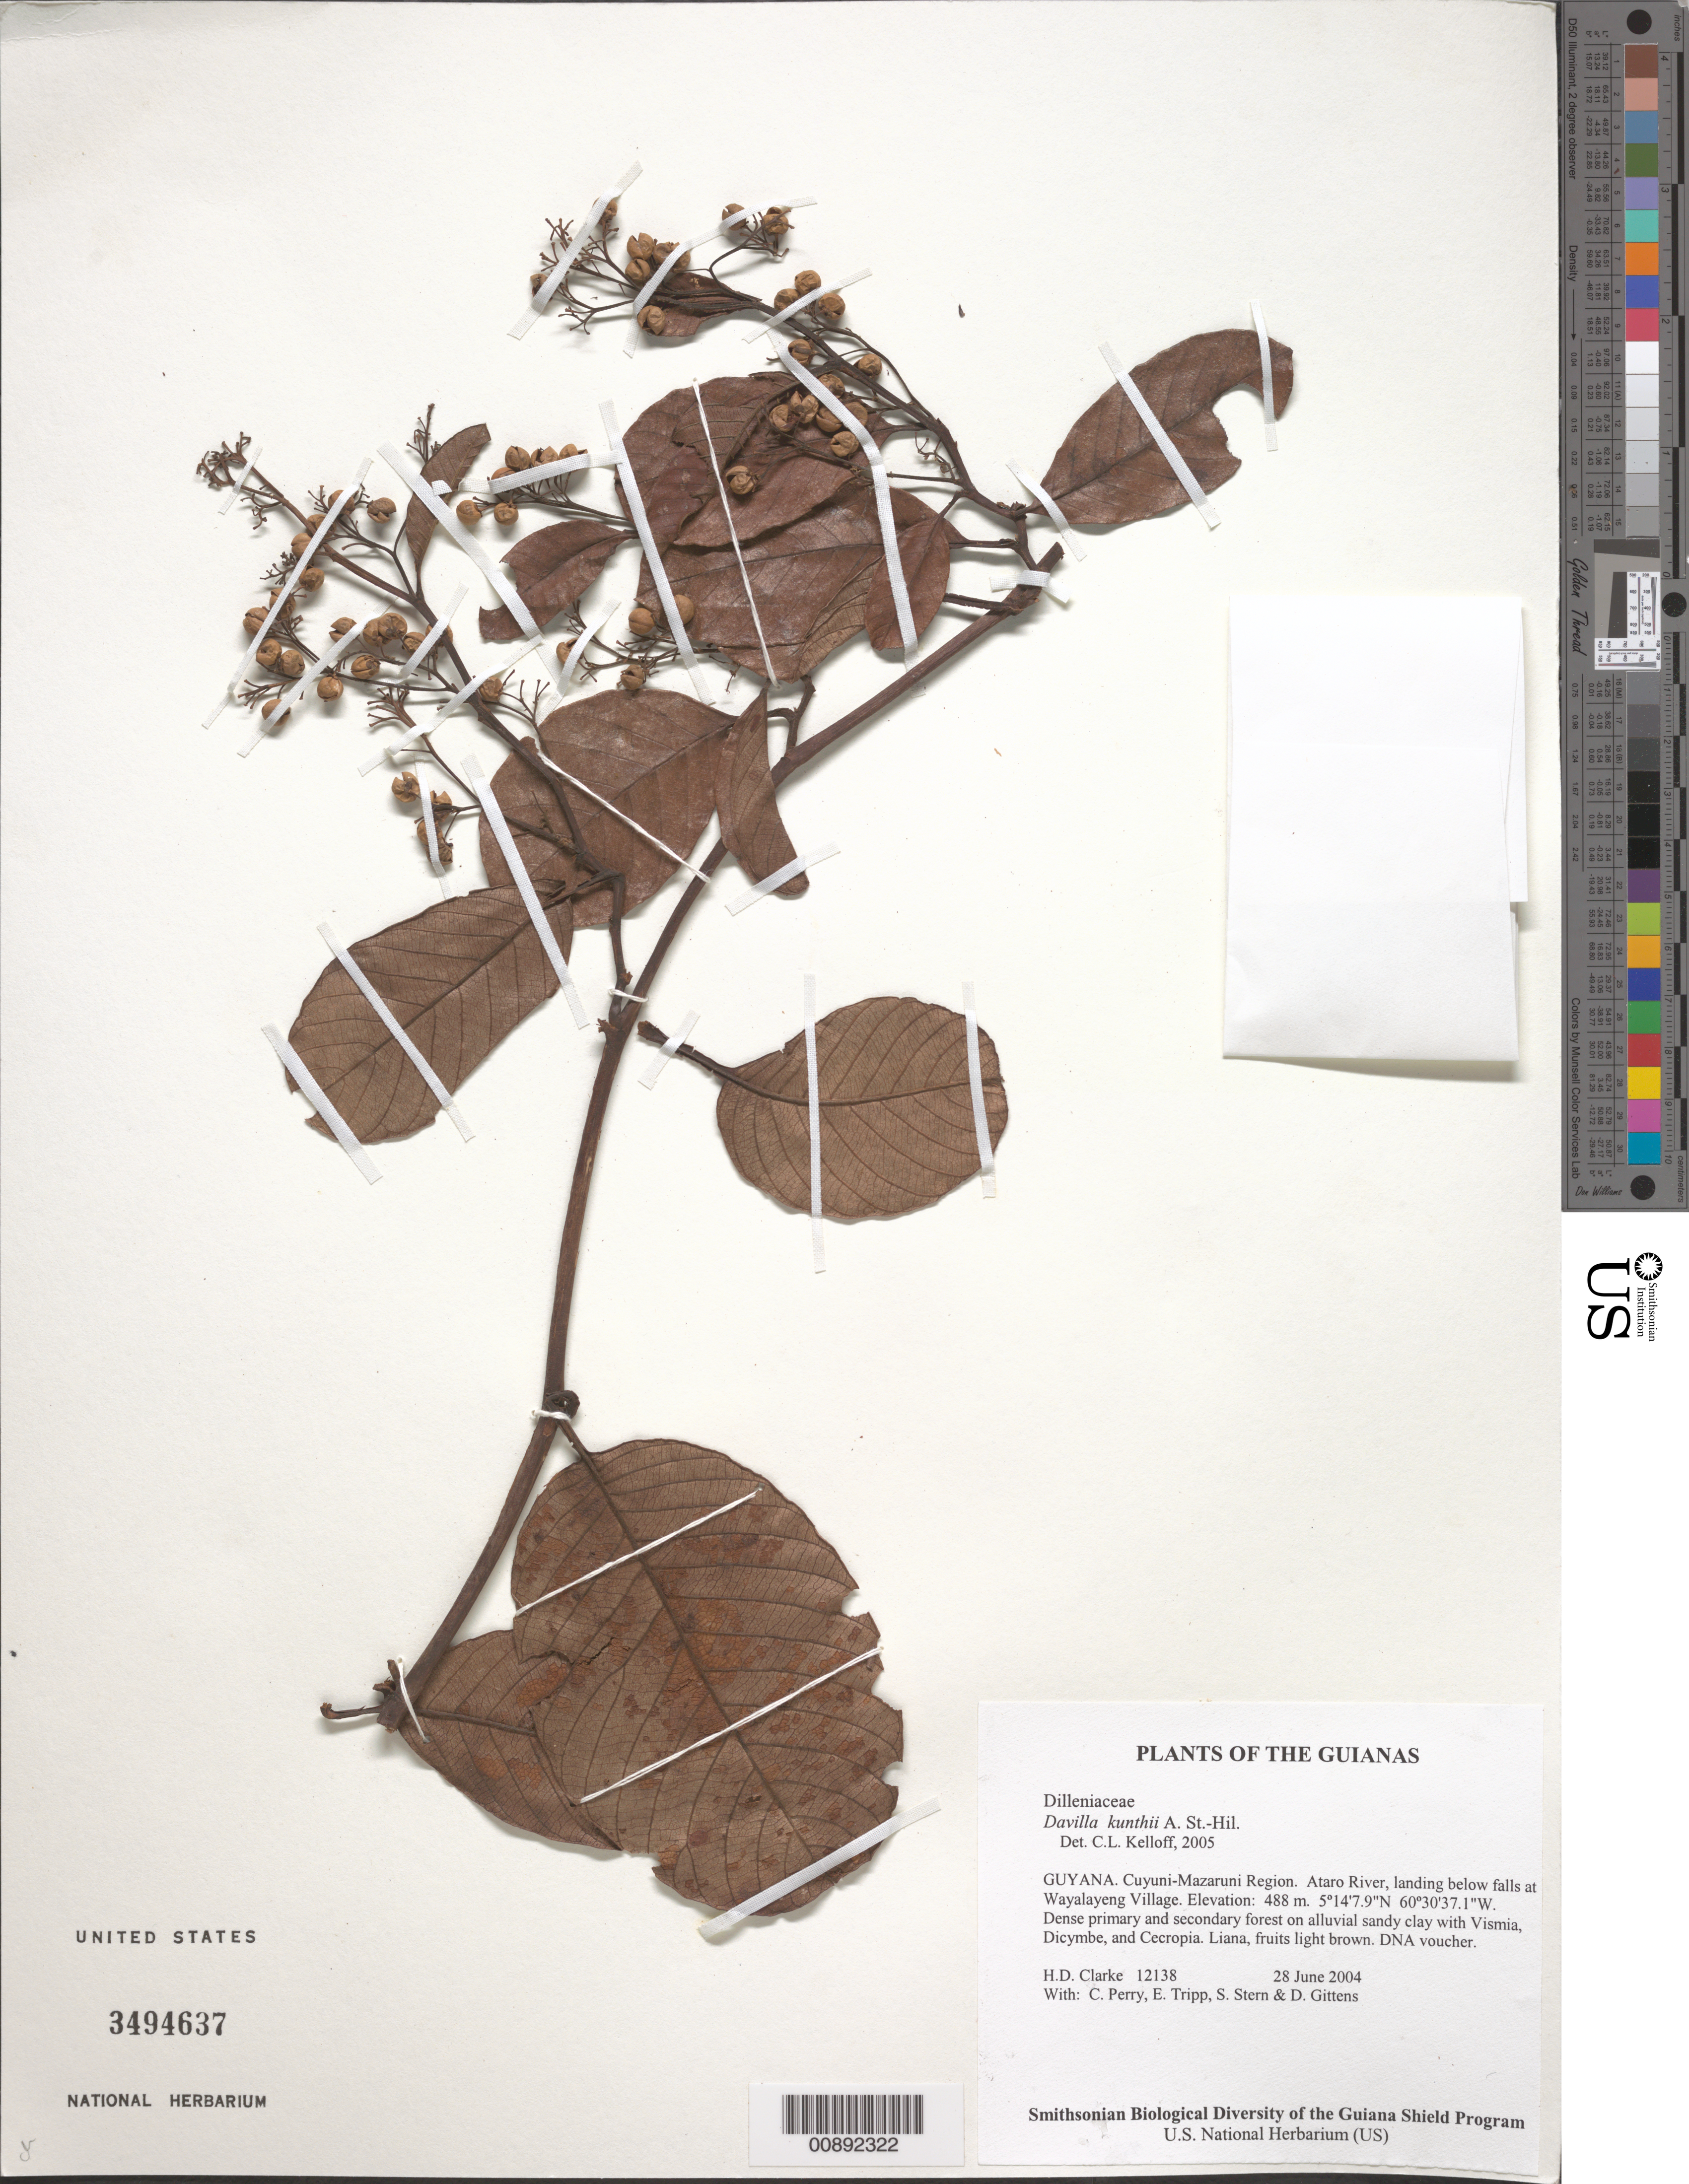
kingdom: Plantae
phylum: Tracheophyta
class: Magnoliopsida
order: Dilleniales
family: Dilleniaceae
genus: Davilla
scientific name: Davilla kunthii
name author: A. St.-Hil.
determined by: Kelloff, Carol L., (US), Smithsonian Institution - National Museum of Natural History (UNITED STATES)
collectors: H. D. Clarke, C. Perry, E. Tripp, S. R. Stern & D. Gittens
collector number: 12138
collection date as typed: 28 June 2004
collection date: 2004-06-28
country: Guyana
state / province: Cuyuni-Mazaruni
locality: Ataro River, landing below falls at Wayalayeng Village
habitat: Dense primary and secondary forest on alluvial sandy clay with Vismia, Dicymbe, and Cecropia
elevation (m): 488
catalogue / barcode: US 3494637